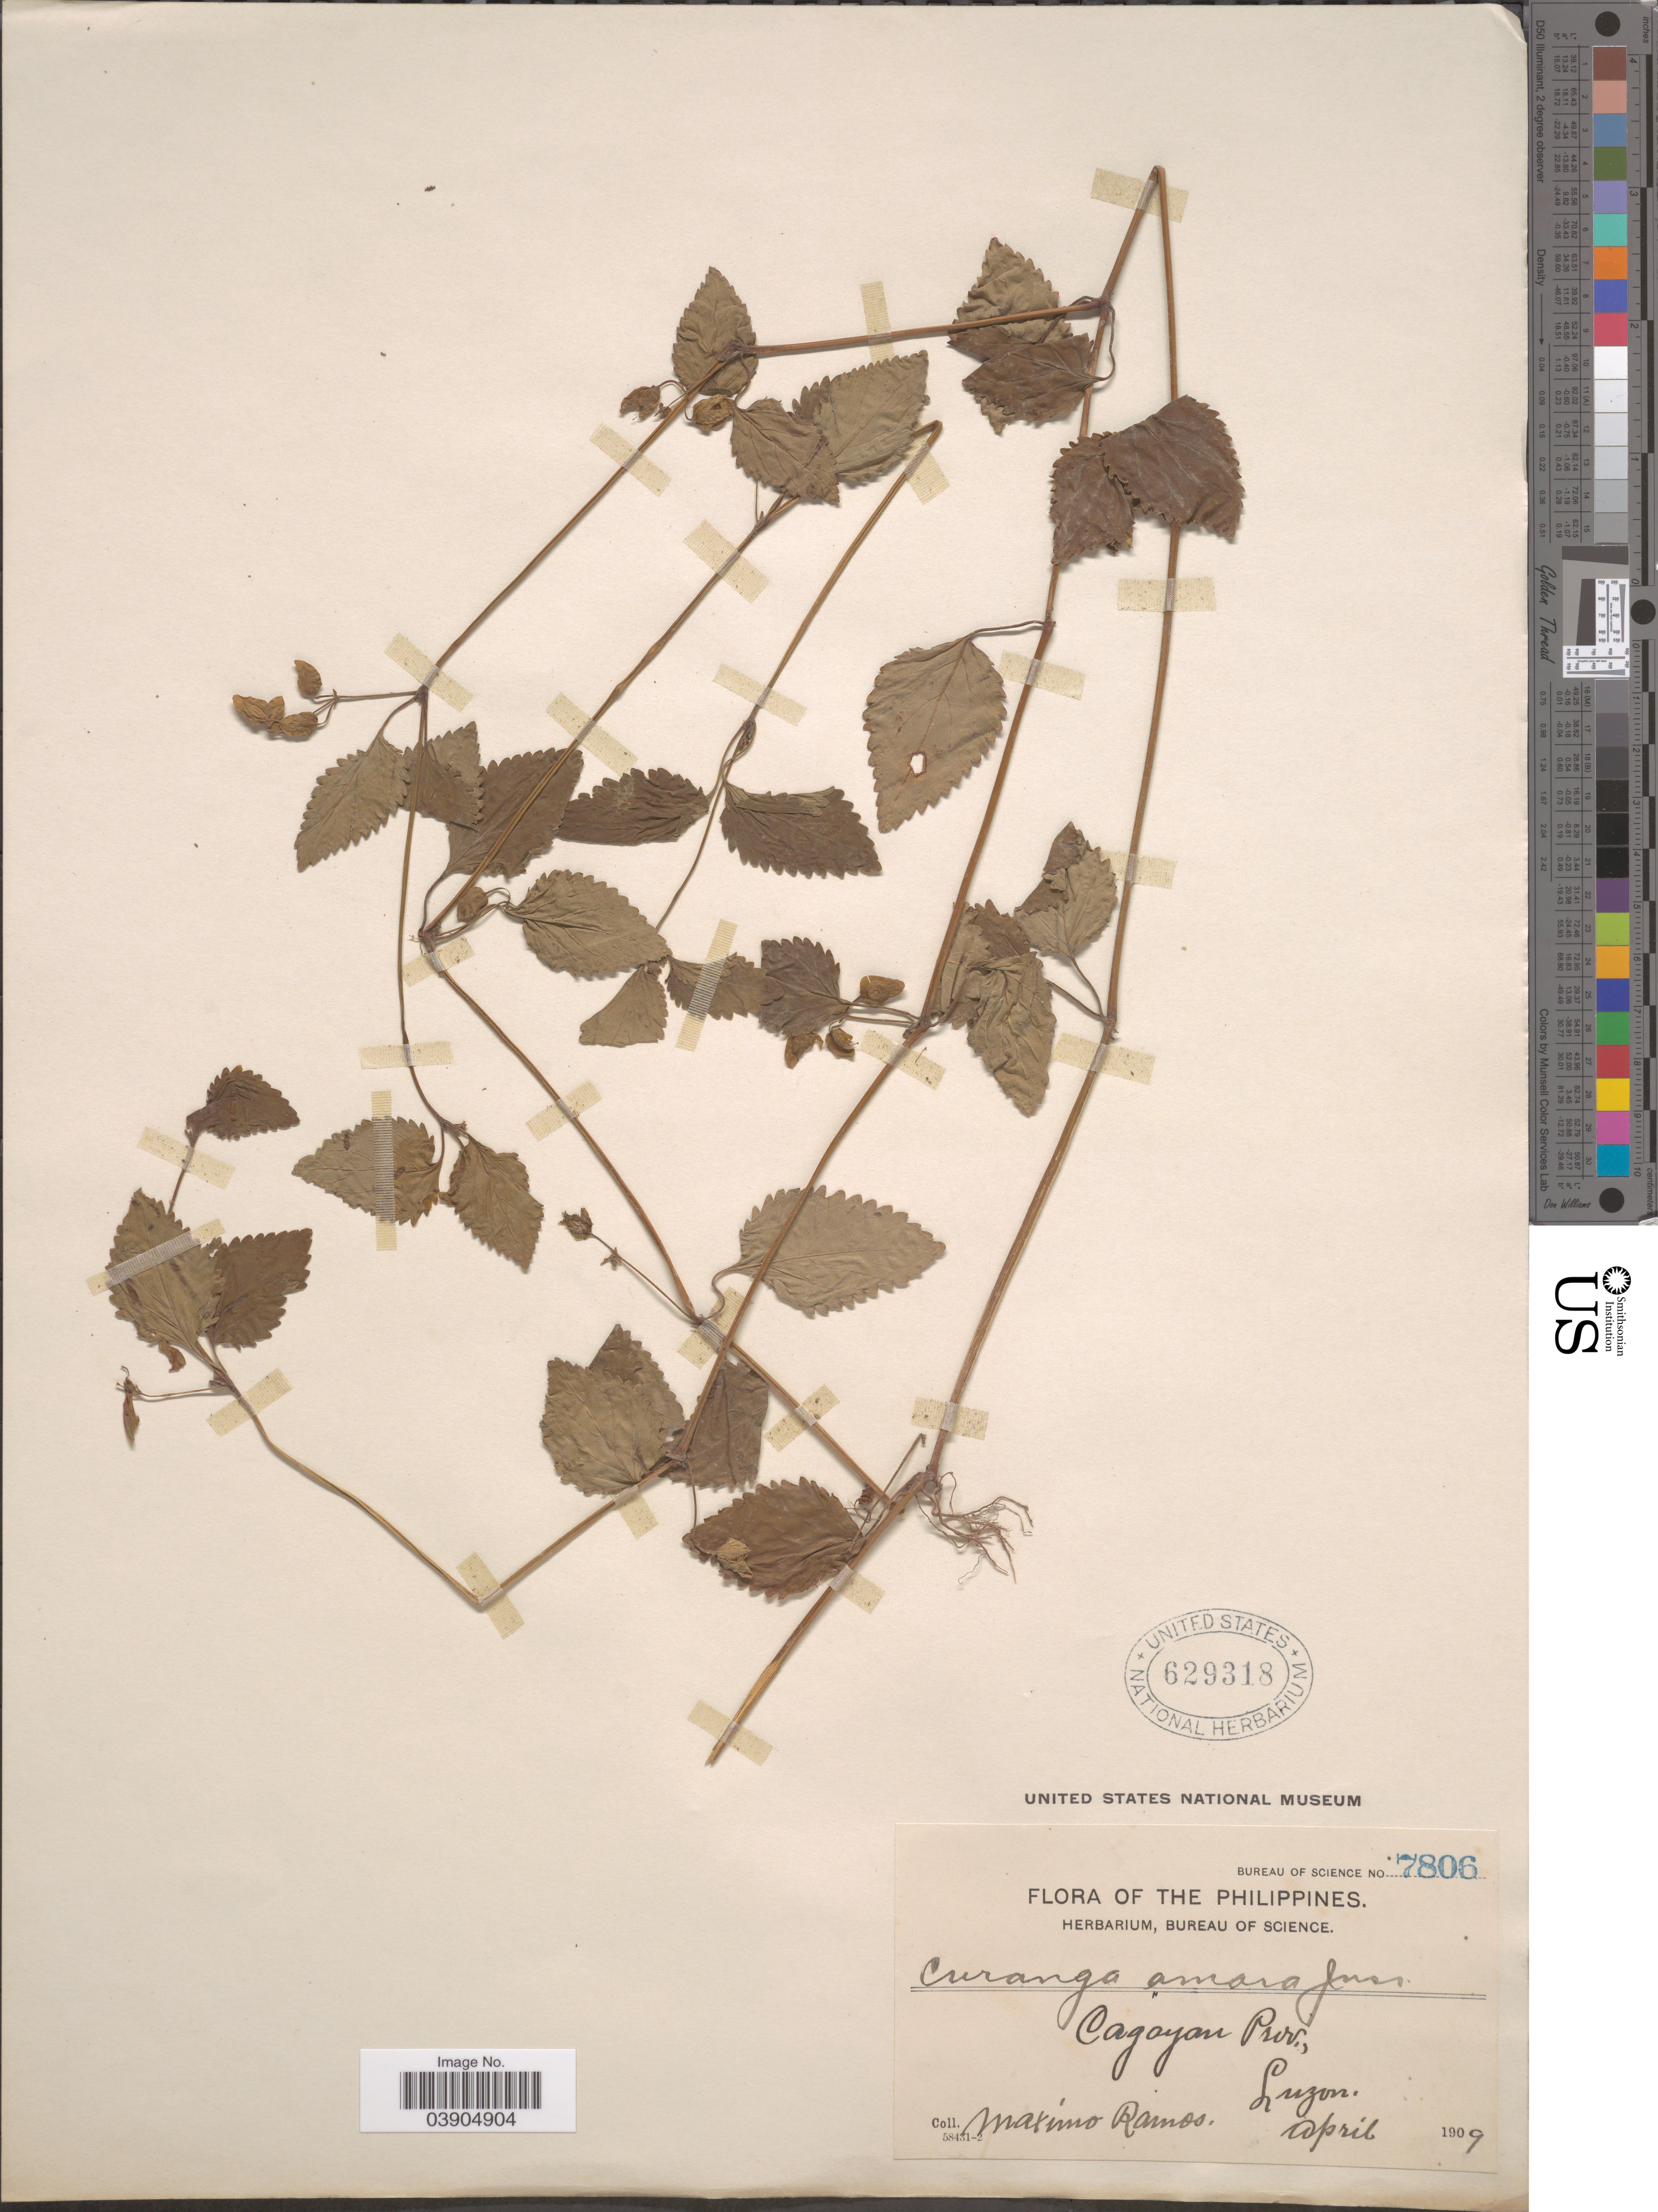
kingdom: Plantae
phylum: Tracheophyta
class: Magnoliopsida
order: Lamiales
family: Linderniaceae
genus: Curanga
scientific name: Curanga amara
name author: Juss.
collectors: M. Ramos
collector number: Bureau of Science 7806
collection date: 1909-04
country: Philippines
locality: Cagayan Prov., Luzon.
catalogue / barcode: US 629318